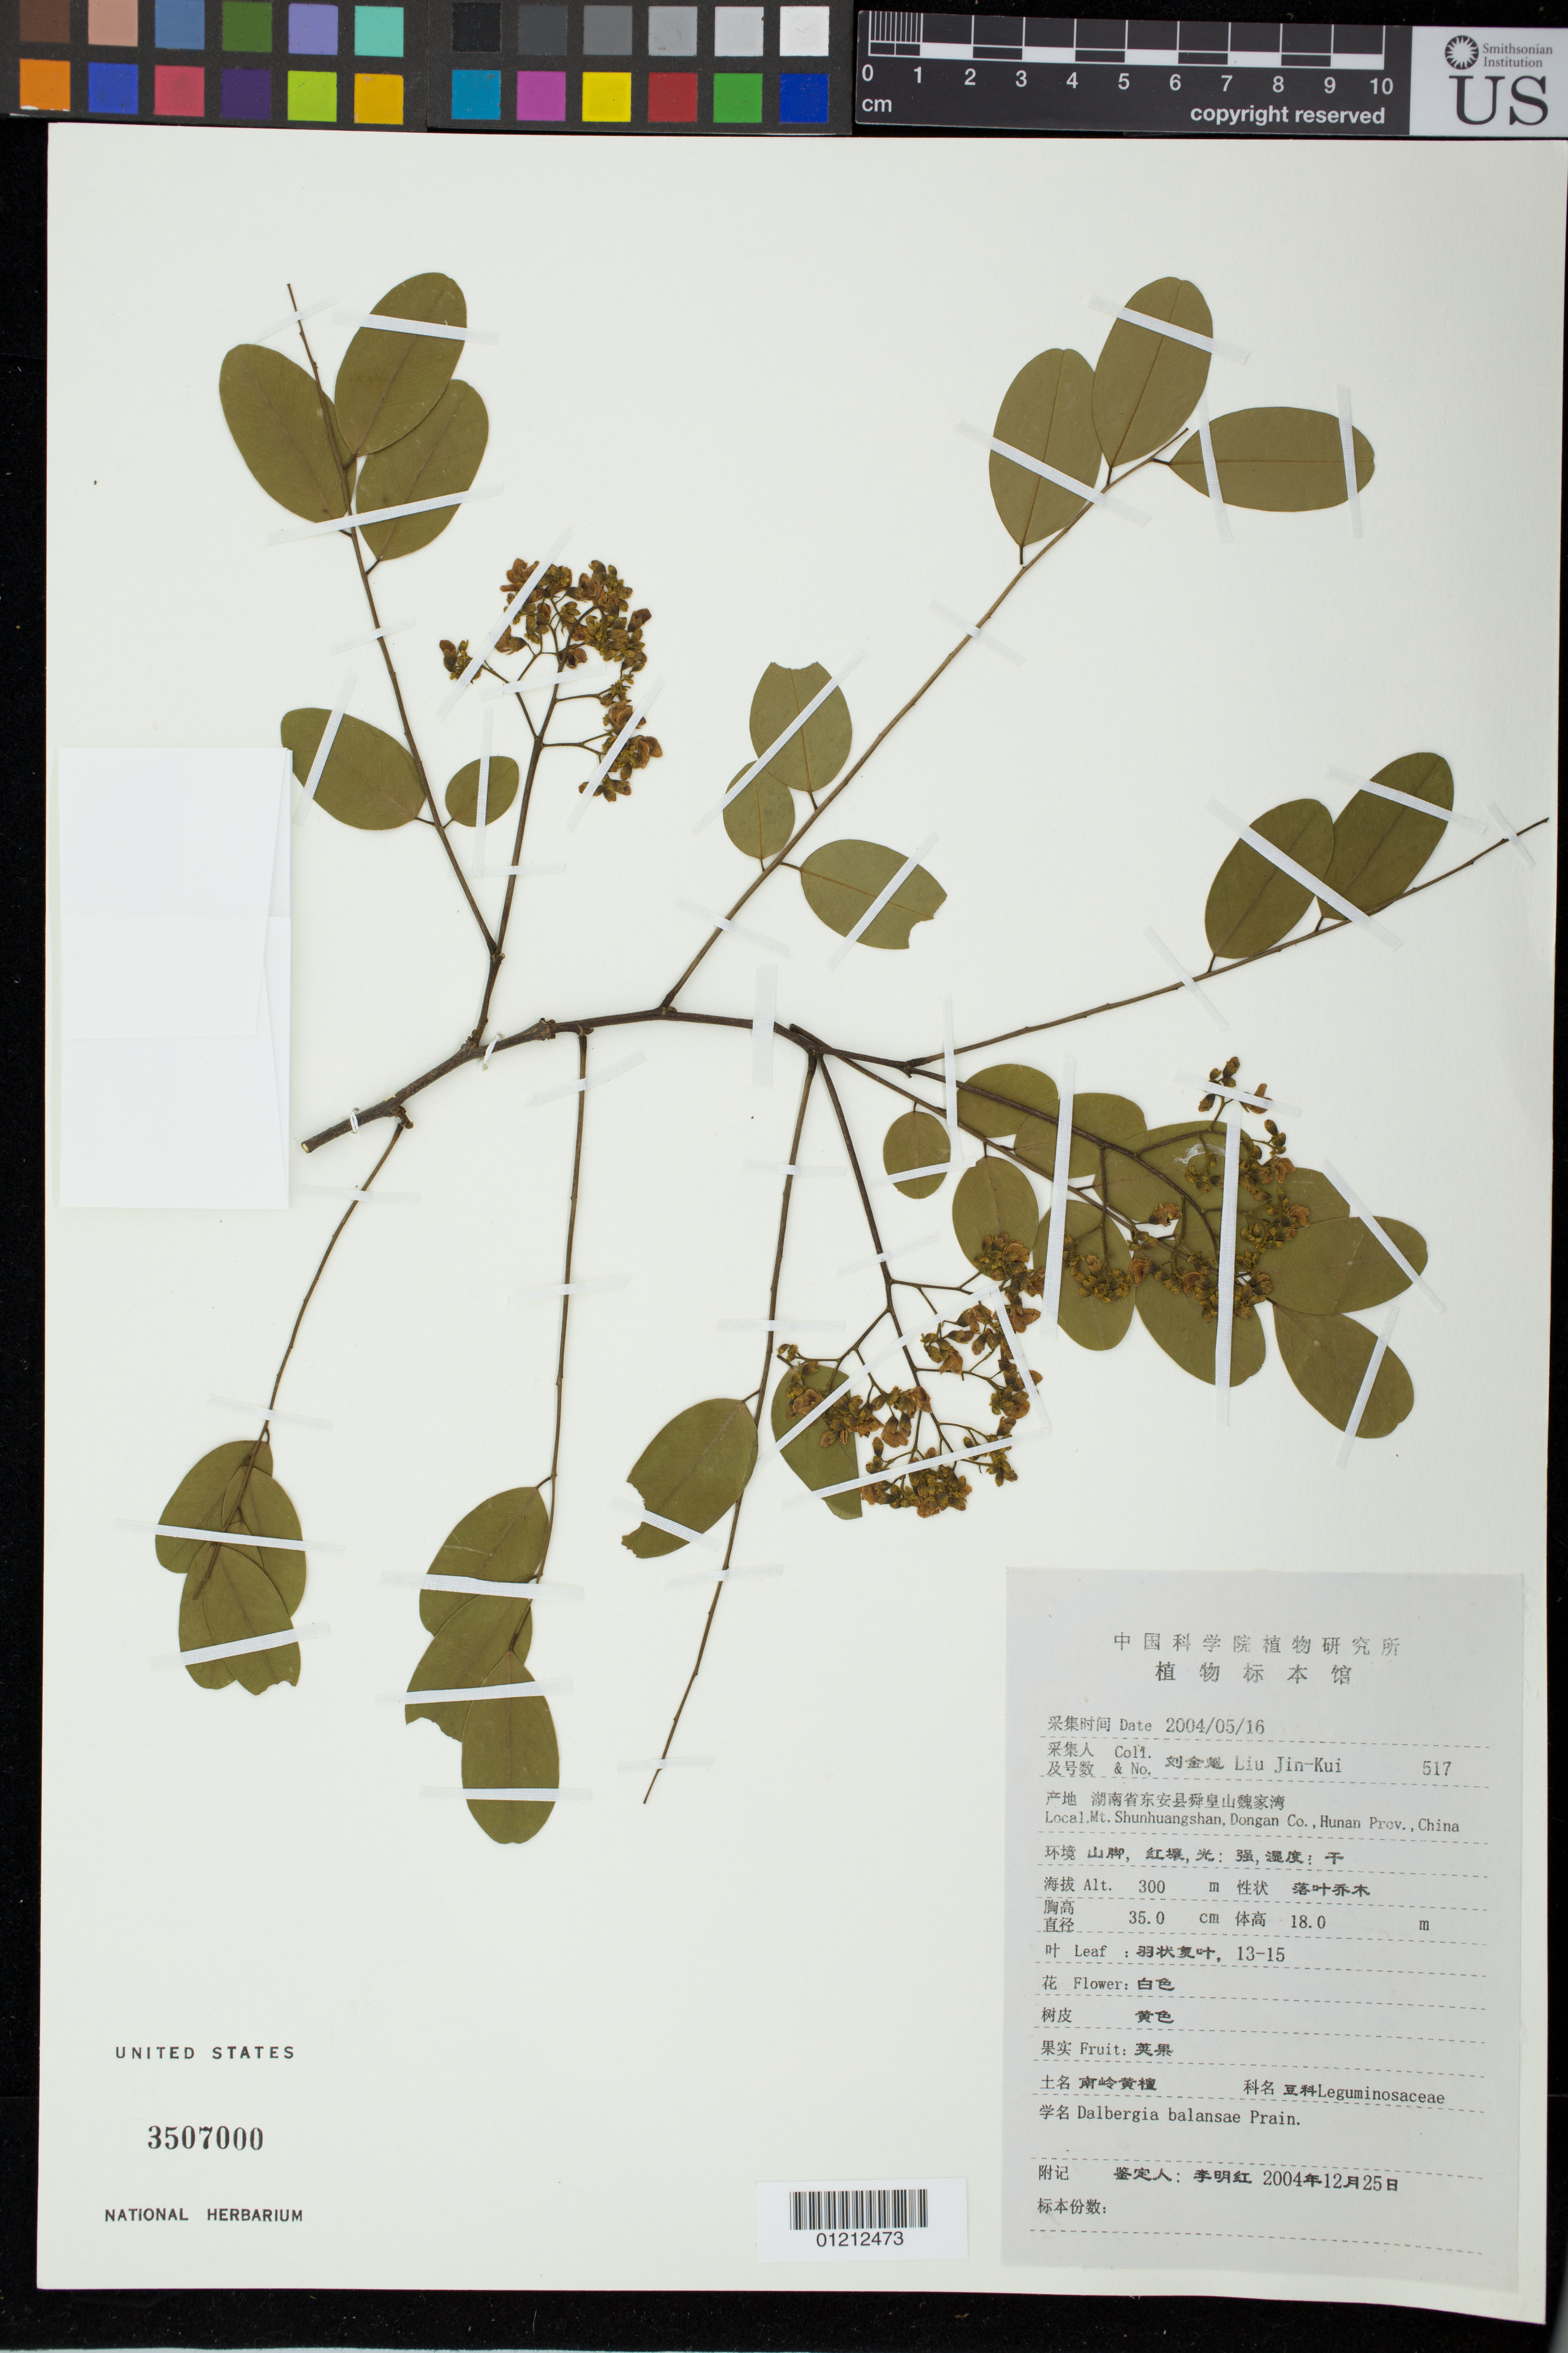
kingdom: Plantae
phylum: Tracheophyta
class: Magnoliopsida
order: Fabales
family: Fabaceae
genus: Dalbergia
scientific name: Dalbergia balansae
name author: Prain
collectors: J. K. Liu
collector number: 517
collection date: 2004-05-16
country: China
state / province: Hunan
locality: Mt. Shunhuangshan, Dongan Co.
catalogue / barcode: US 3507000